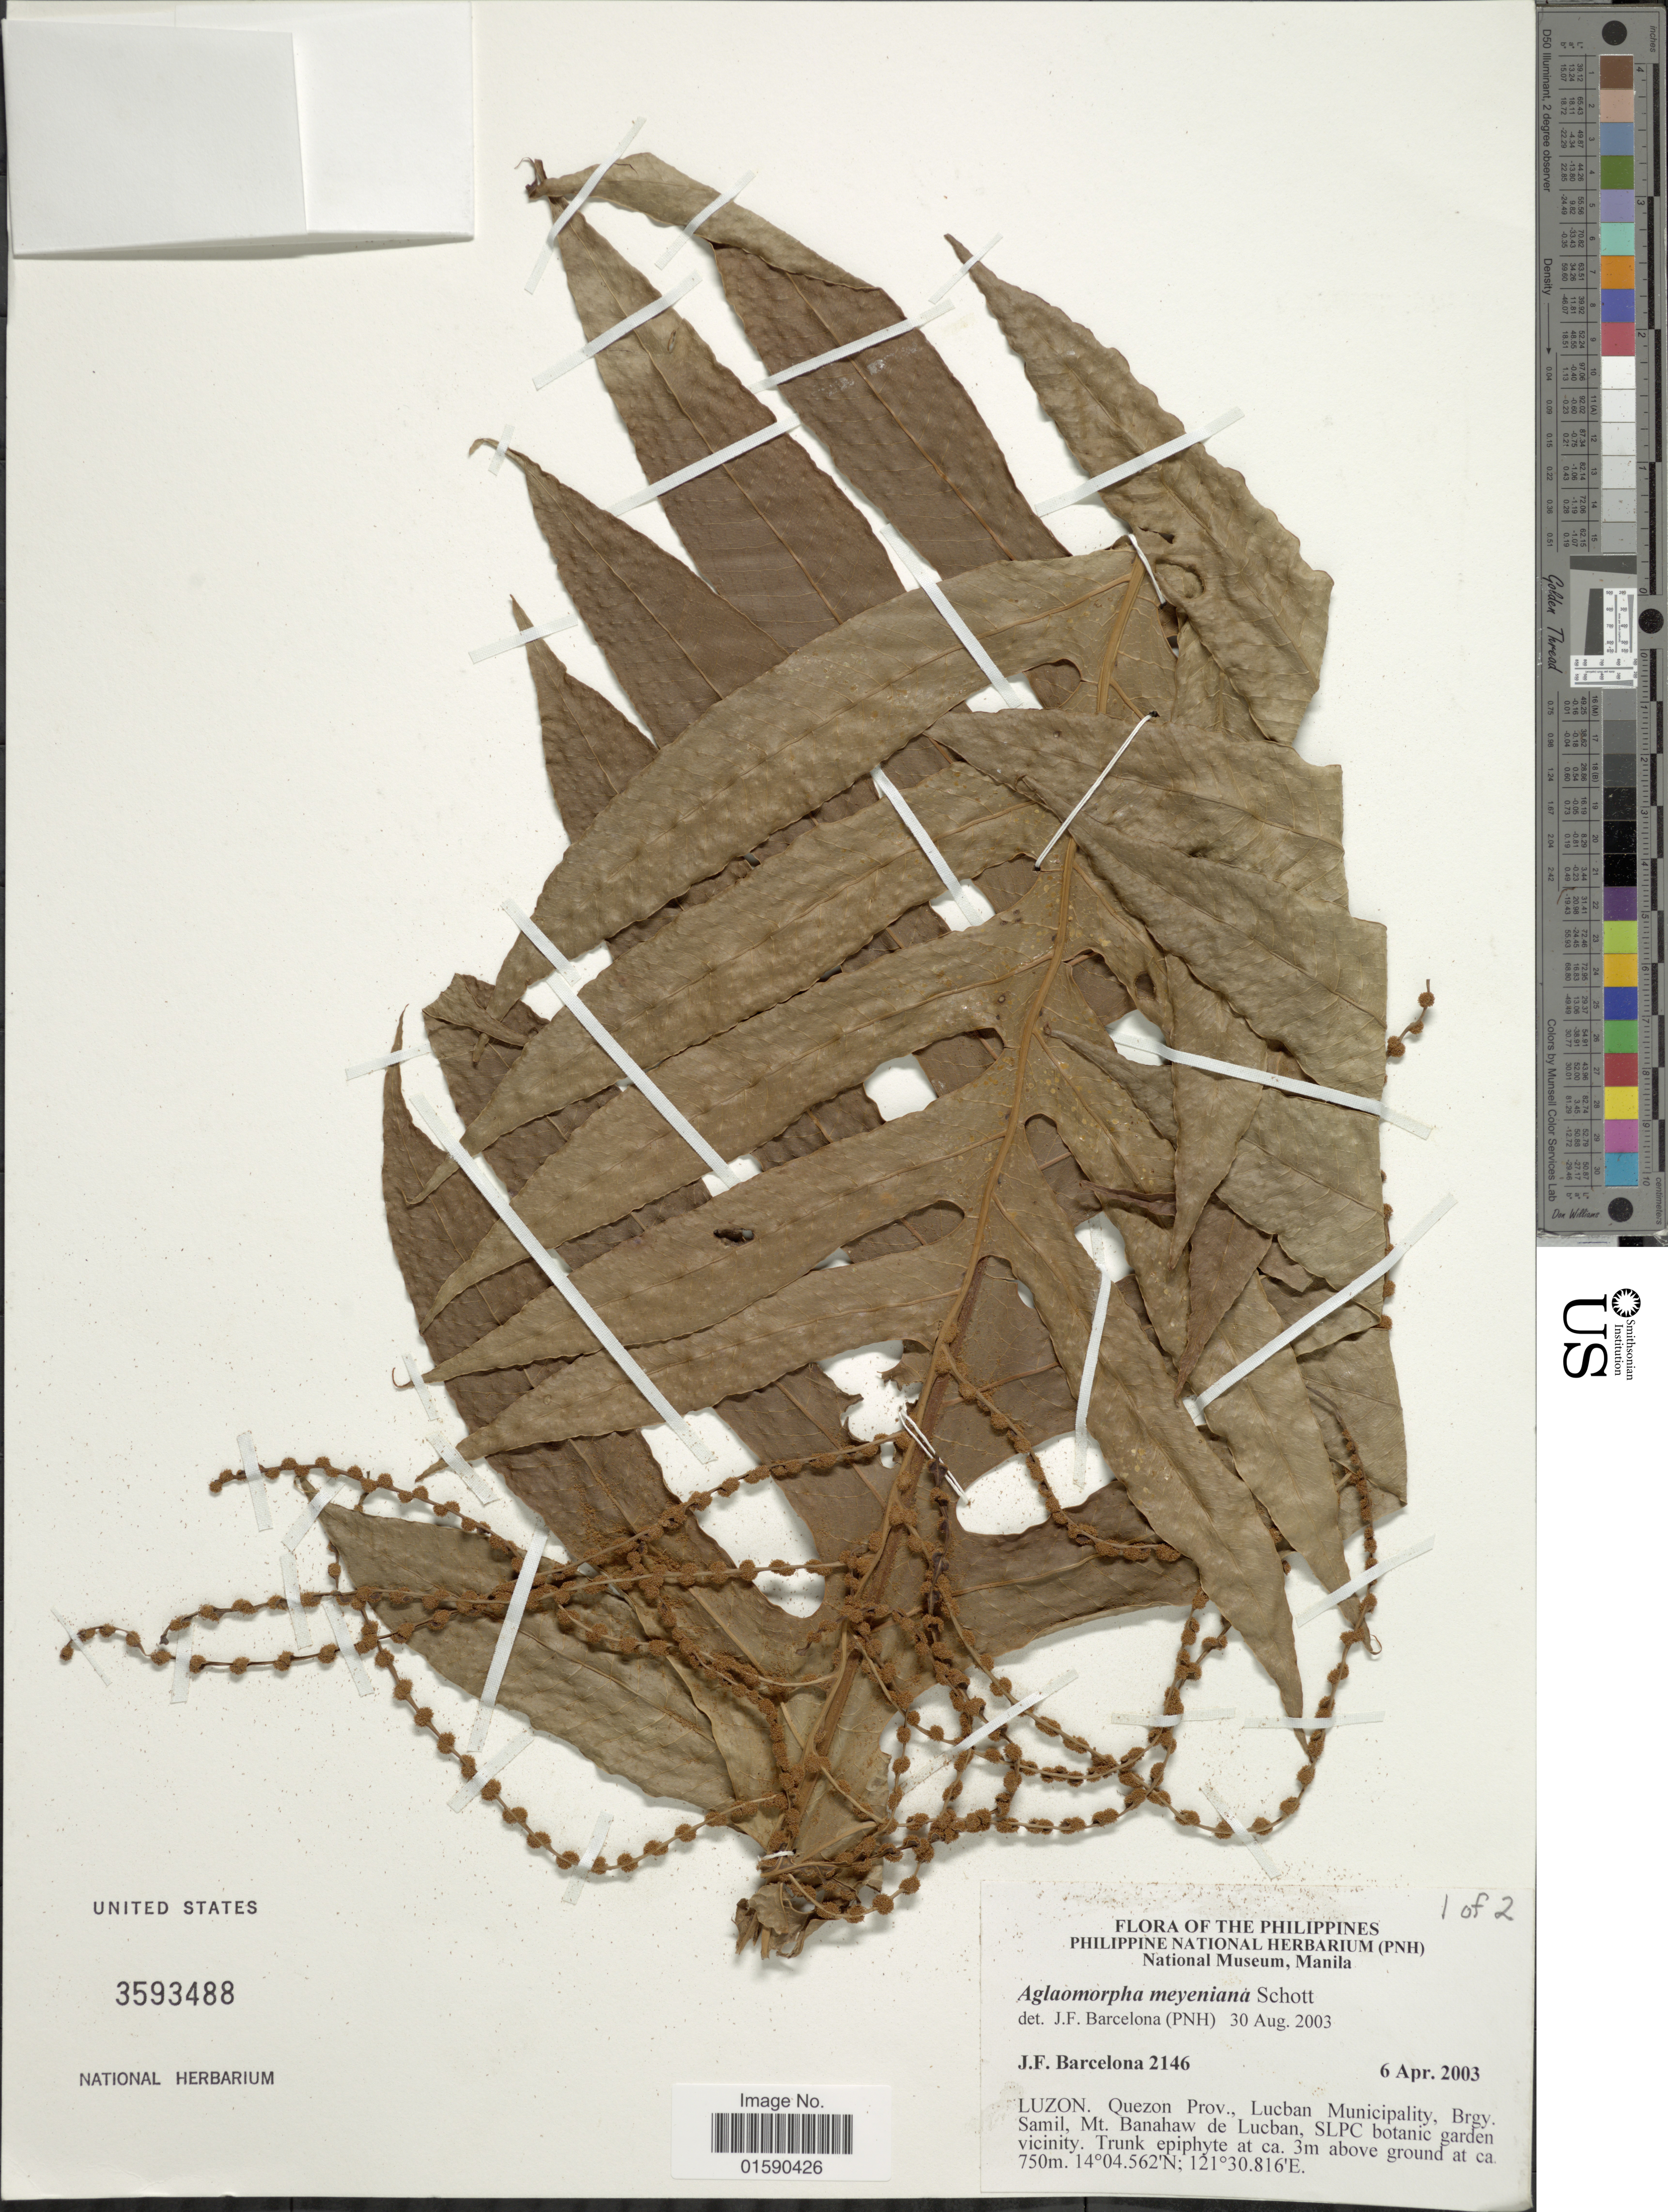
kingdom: Plantae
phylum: Tracheophyta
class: Polypodiopsida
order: Polypodiales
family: Polypodiaceae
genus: Aglaomorpha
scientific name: Aglaomorpha meyeniana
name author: Schott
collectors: J. F. Barcelona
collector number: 2146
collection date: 2003-04-06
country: Philippines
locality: Luzon. Quezon Prov., Lucban Municipality, Brgy. Samil, Mt. Banahaw de Lucban, SLPC botanic garden vicinity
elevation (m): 750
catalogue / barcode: US 3593488